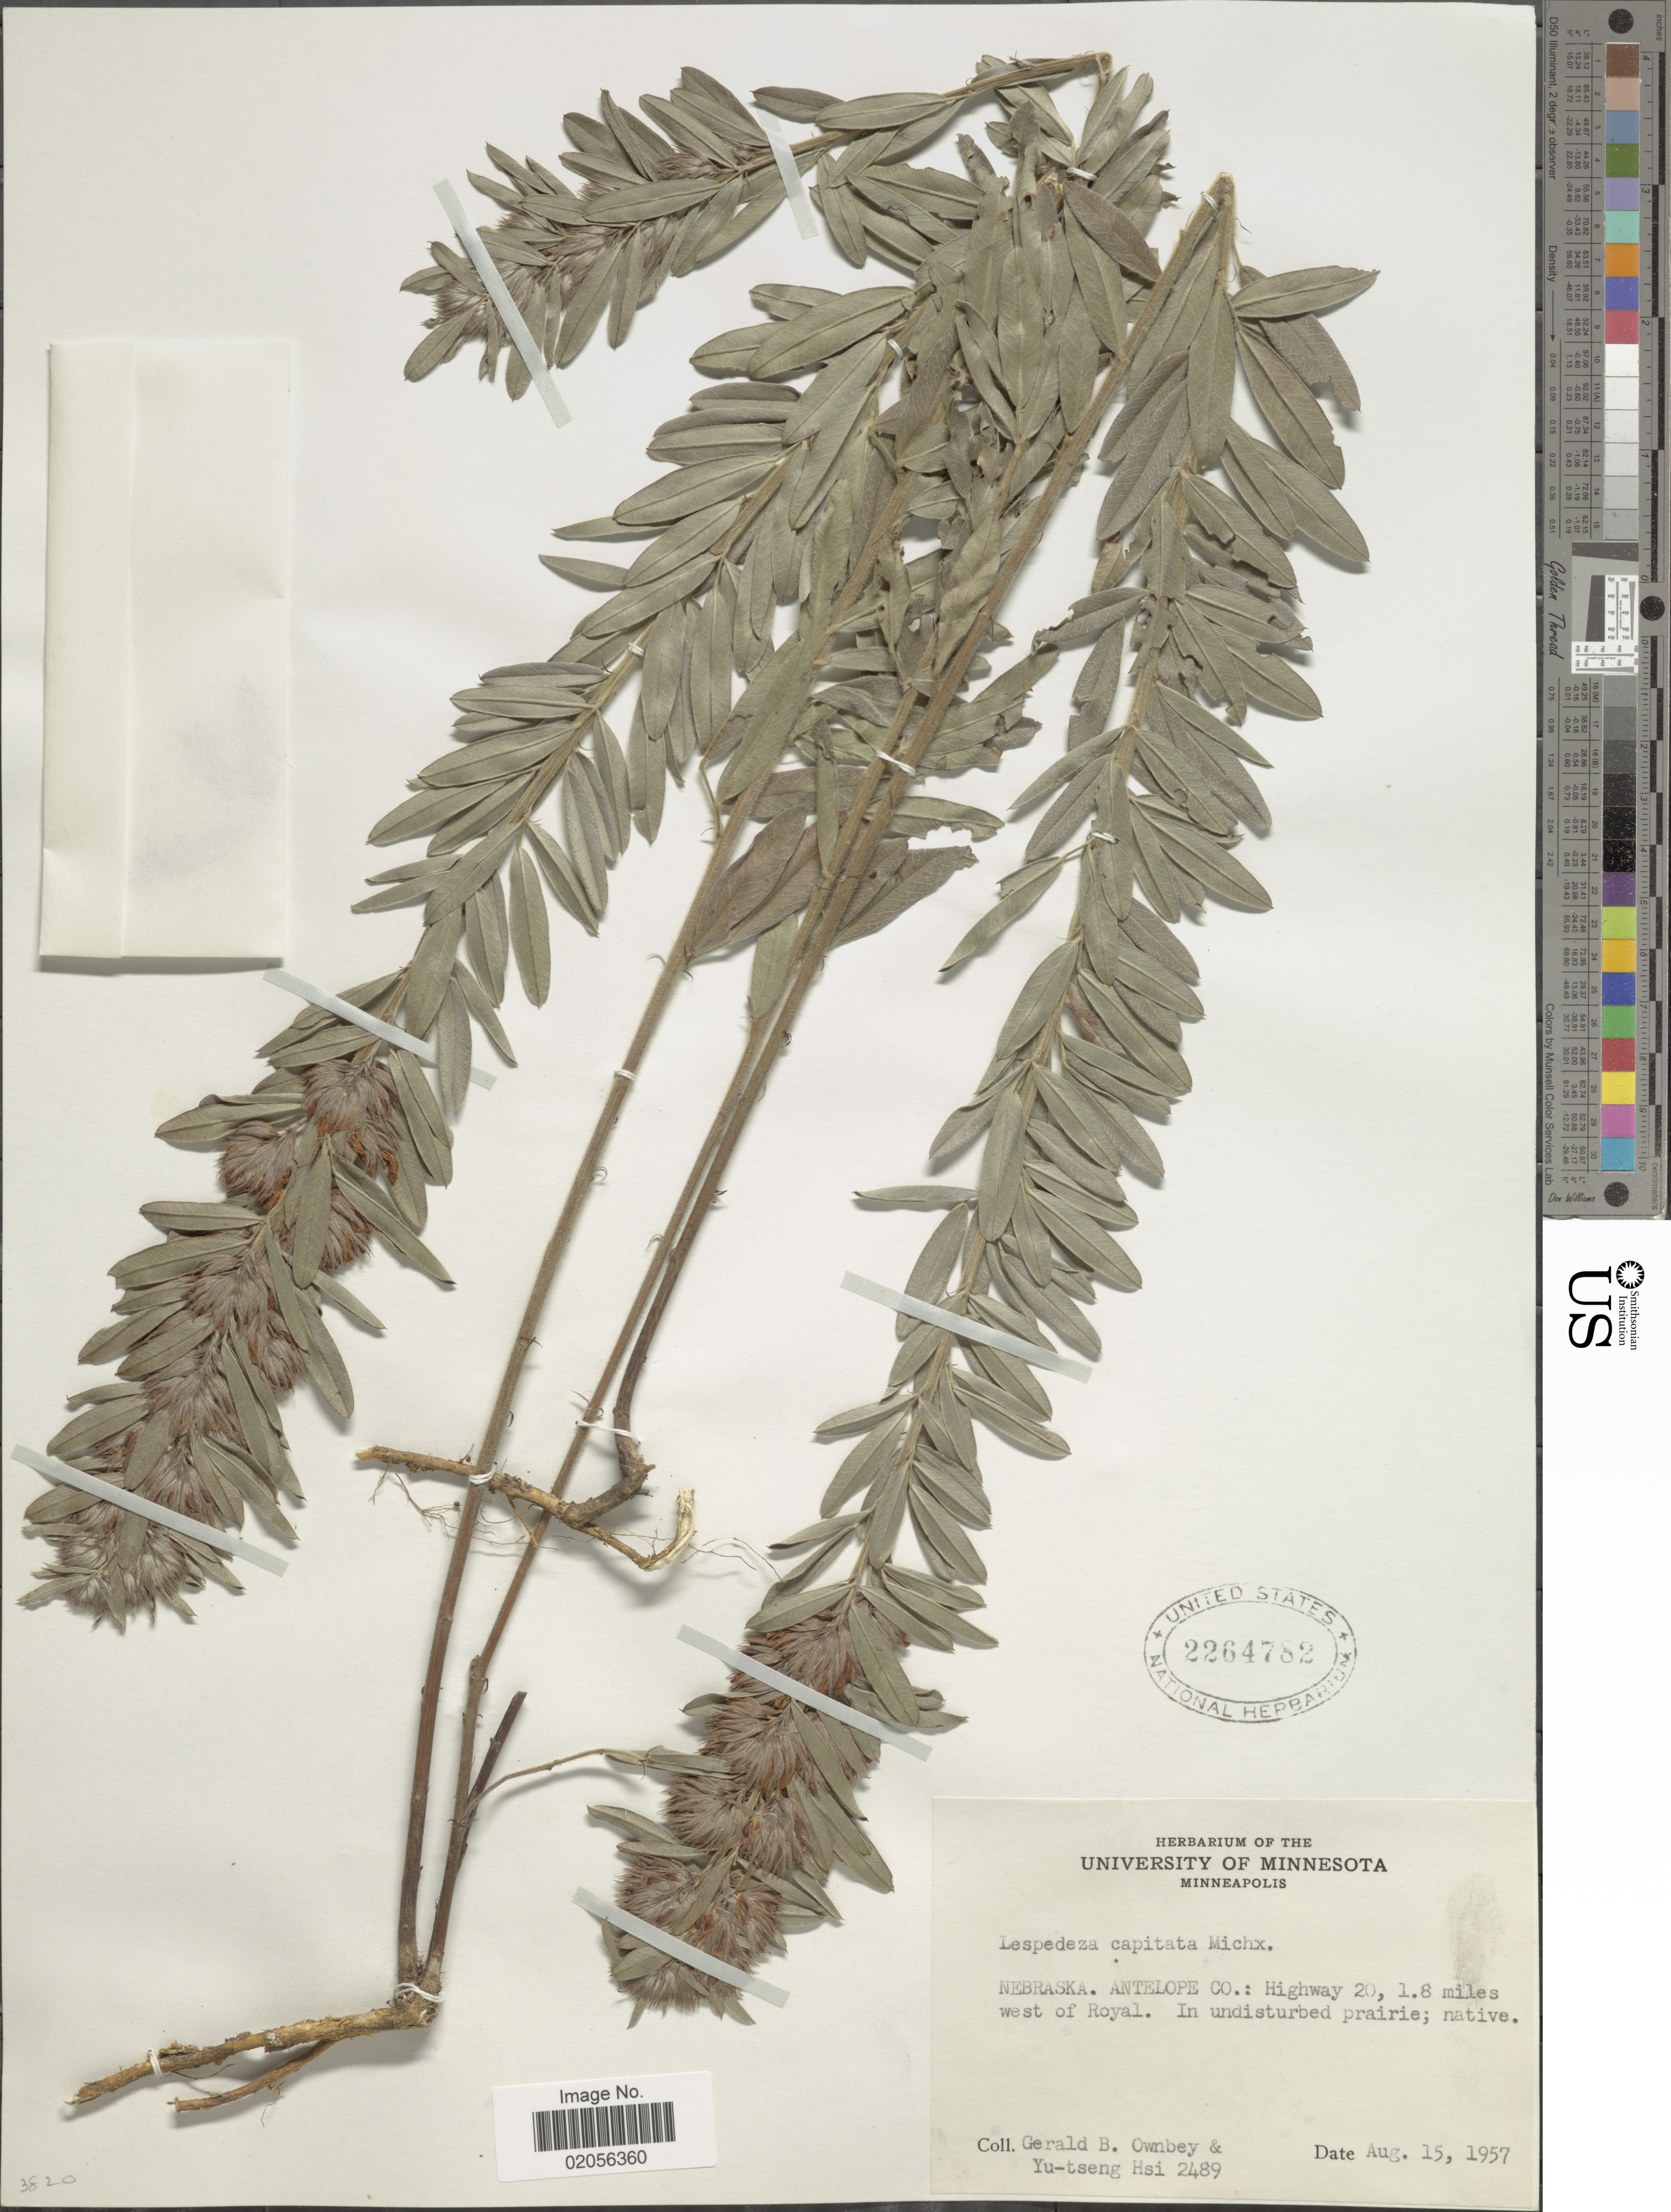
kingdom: Plantae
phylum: Tracheophyta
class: Magnoliopsida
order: Fabales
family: Fabaceae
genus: Lespedeza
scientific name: Lespedeza capitata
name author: Michx.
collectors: G. B. Ownbey & Y. Hsi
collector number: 2489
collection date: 1957-08-15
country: United States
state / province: Nebraska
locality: Antelope Co.: Highway 20, 1.8 miles west of Royal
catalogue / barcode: US 2264782